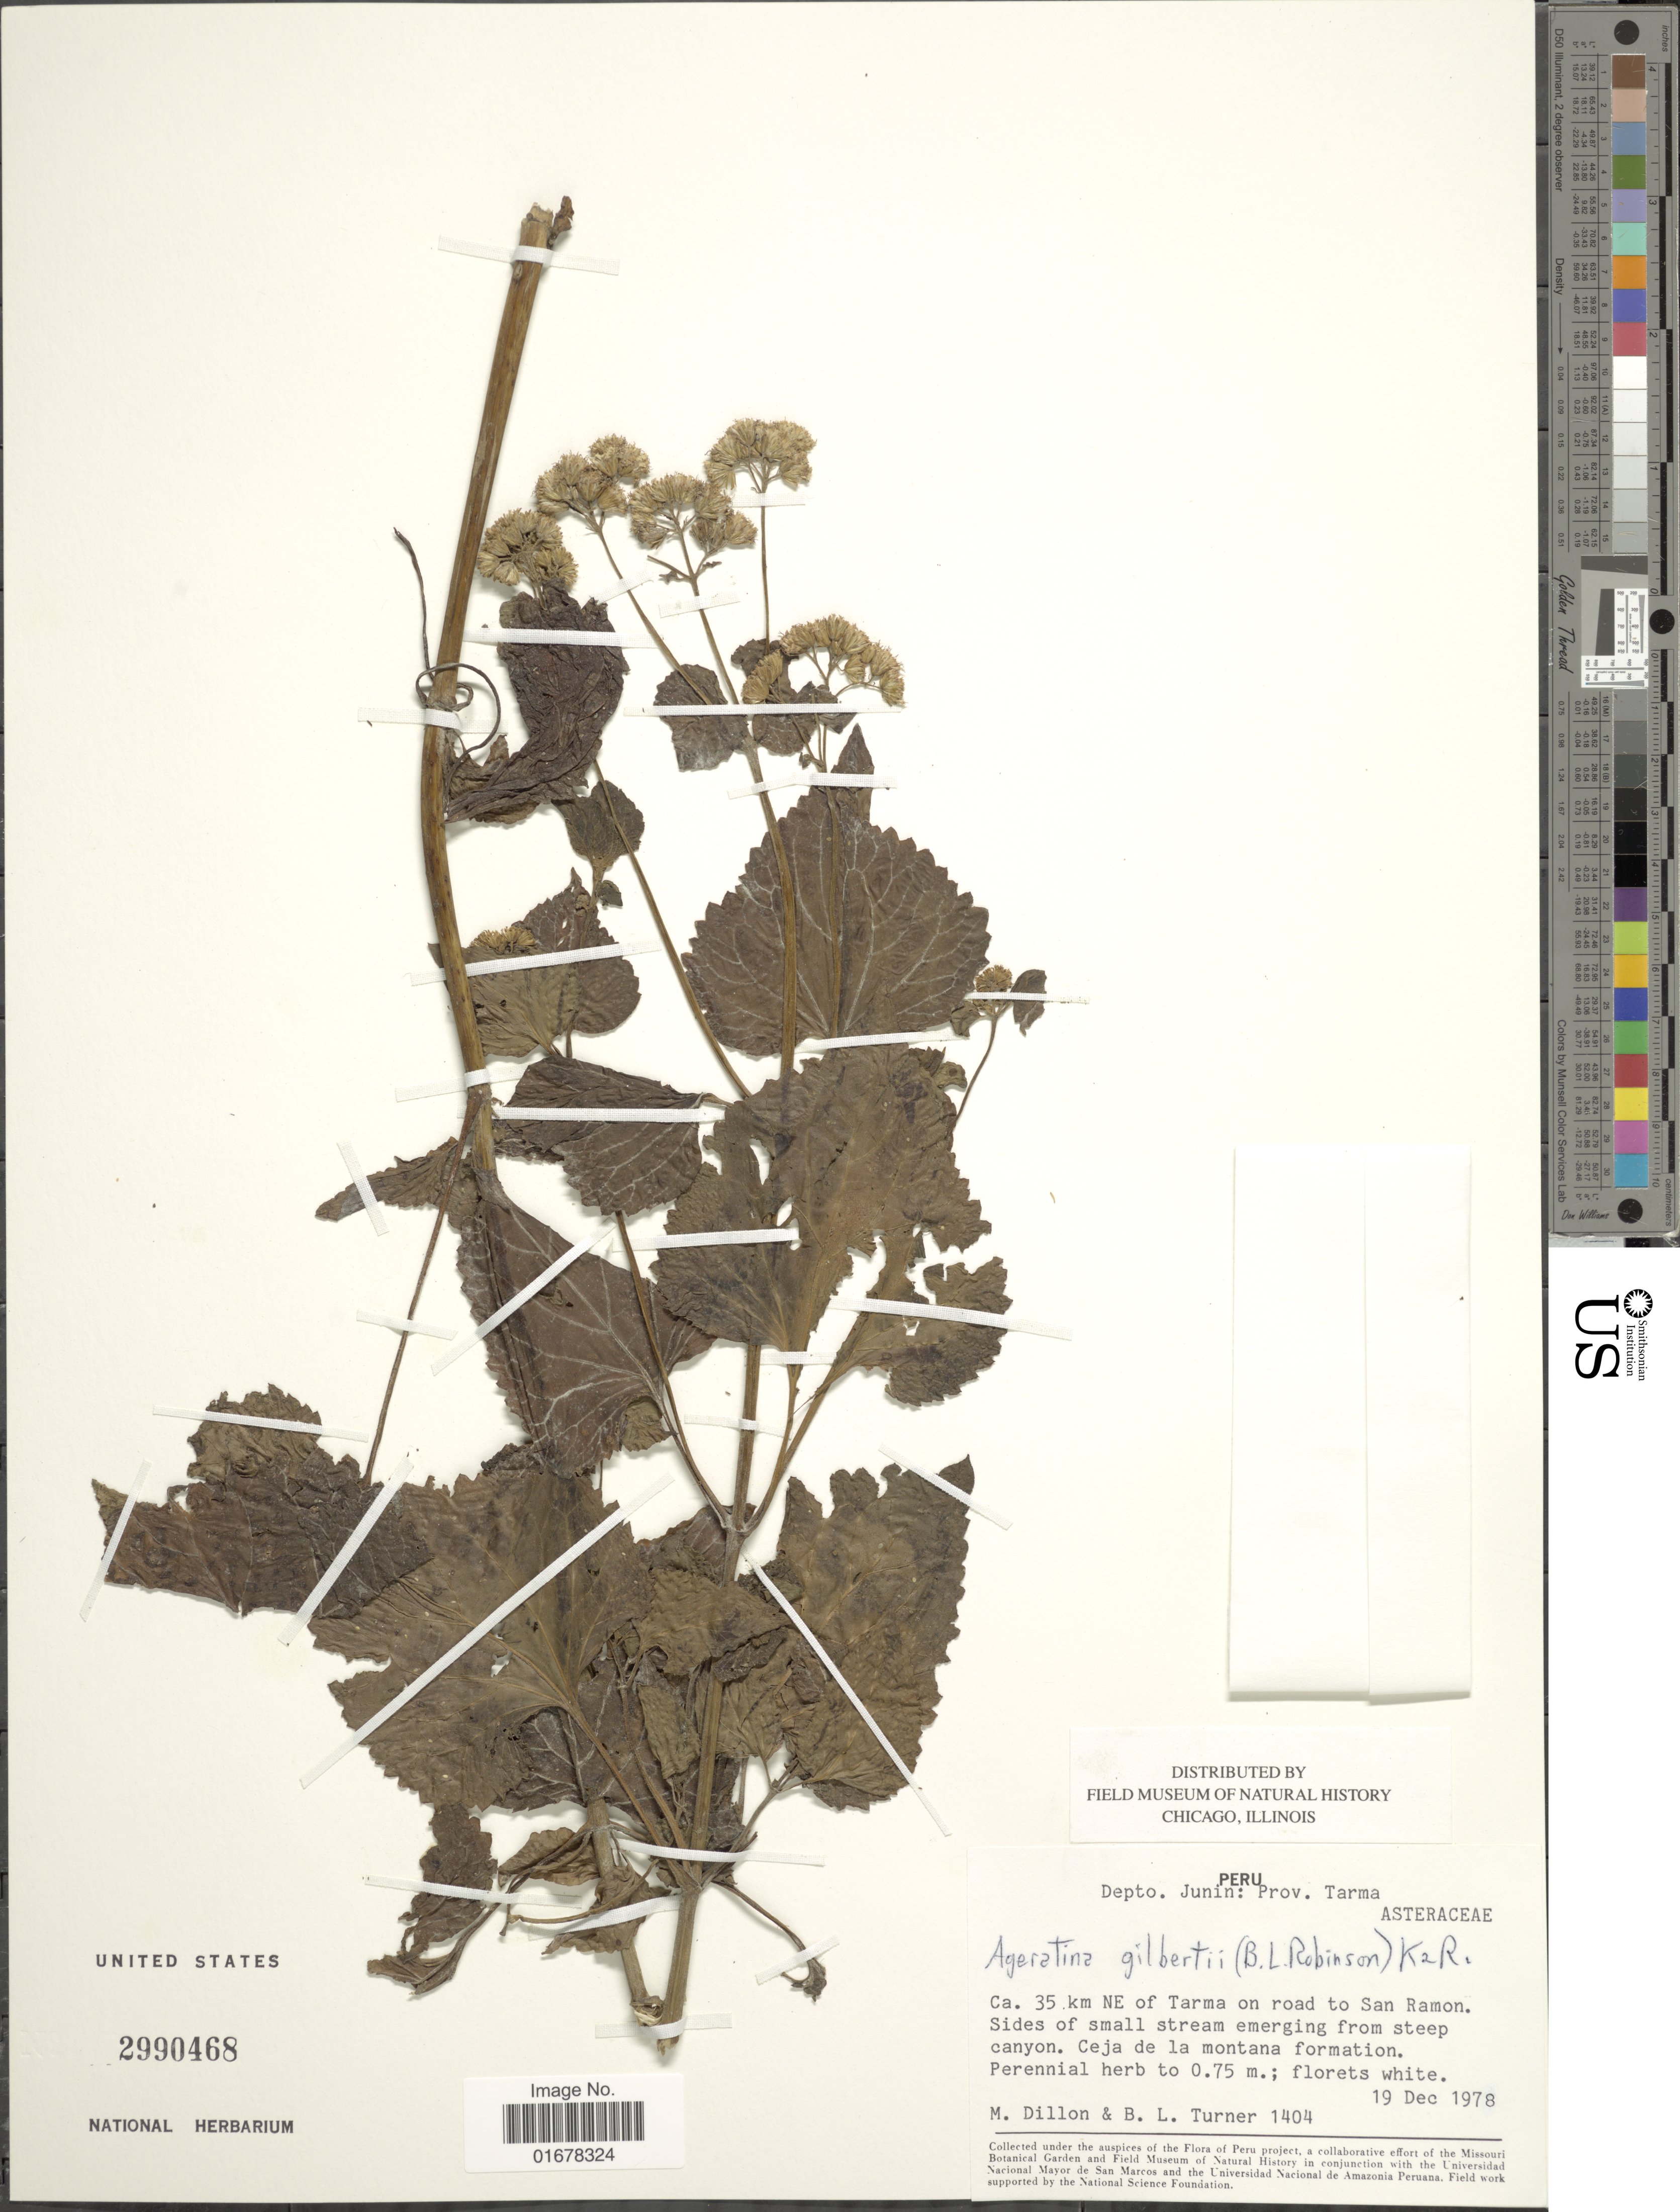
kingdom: Plantae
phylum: Tracheophyta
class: Magnoliopsida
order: Asterales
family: Asteraceae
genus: Ageratina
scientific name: Ageratina gilbertii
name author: (B.L. Rob.) R.M. King & H. Rob.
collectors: M. O. Dillon & B. L. Turner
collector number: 1404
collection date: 1978-12-19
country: Peru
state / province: Junín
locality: Depto.: Junin, Prov. Tarma, 35 km NE of Tarma on road to San Ramon, Sides of small stream emerging from steep canyon, Ceja de la montana formation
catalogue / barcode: US 2990468